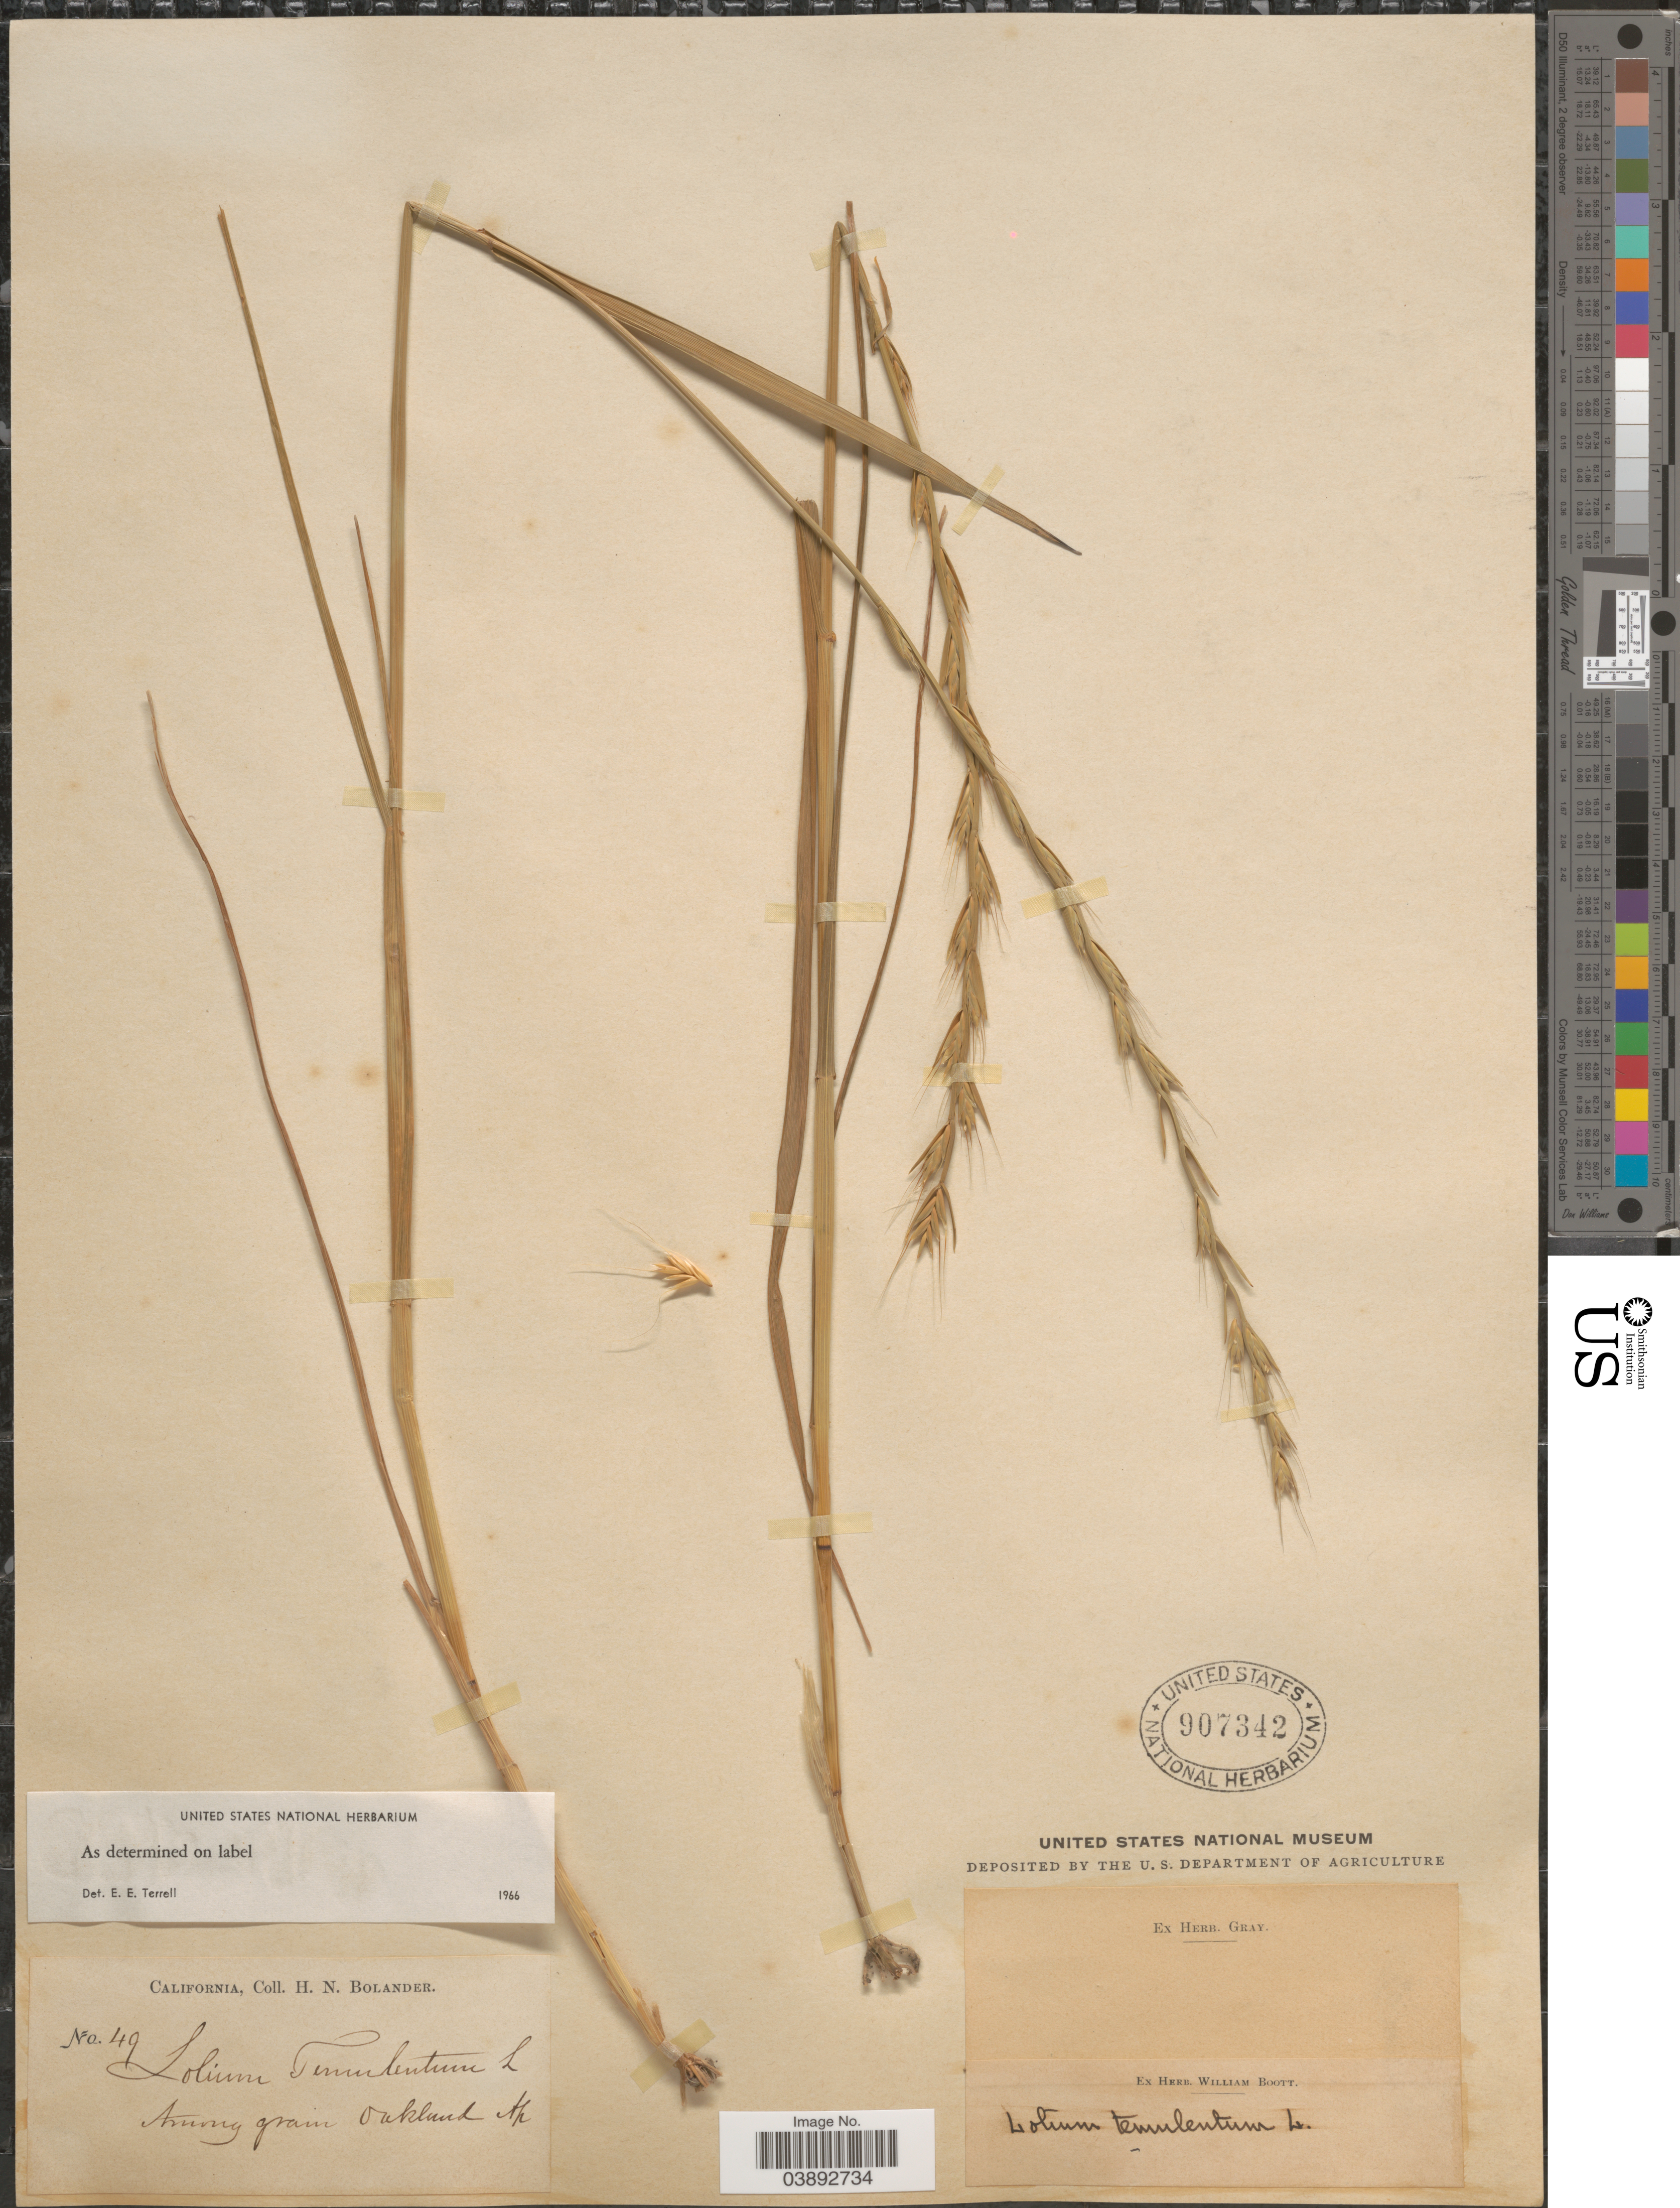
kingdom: Plantae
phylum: Tracheophyta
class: Liliopsida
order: Poales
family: Poaceae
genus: Lolium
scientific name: Lolium temulentum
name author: L.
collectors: H. Bolander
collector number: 49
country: United States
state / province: California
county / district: Alameda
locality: Oakland Ap.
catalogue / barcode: US 907342